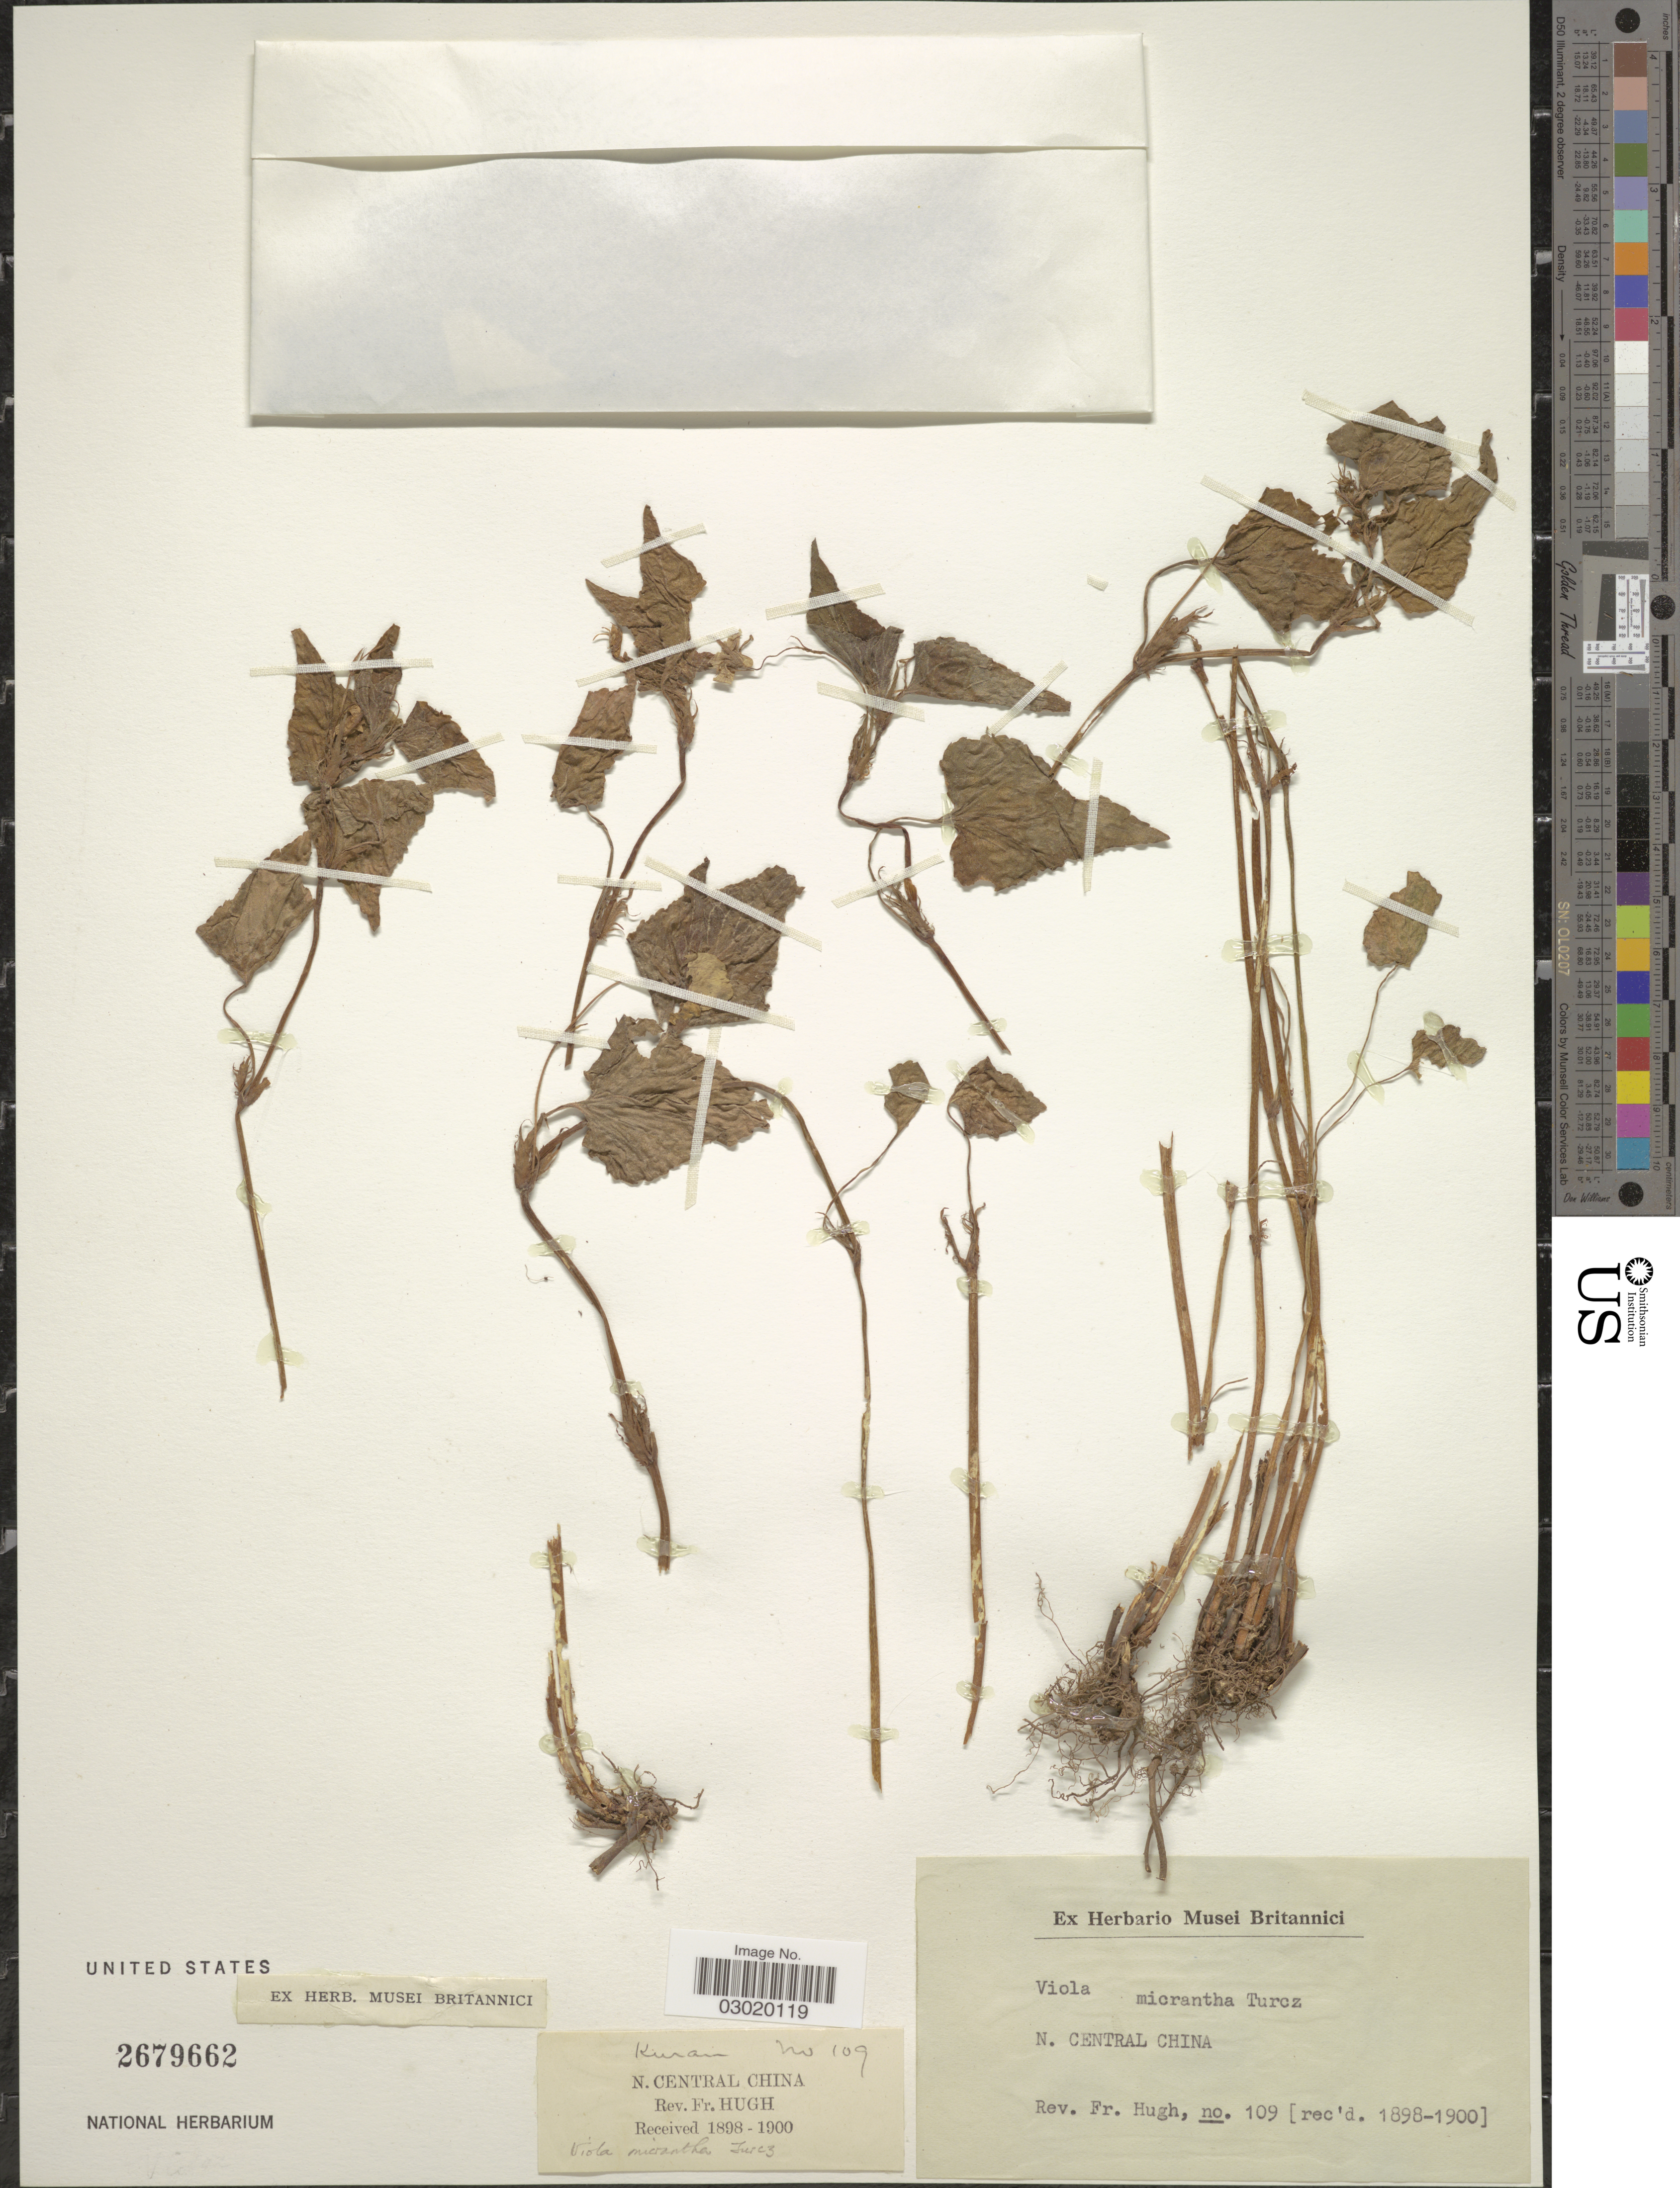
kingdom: Plantae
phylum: Tracheophyta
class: Magnoliopsida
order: Malpighiales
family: Violaceae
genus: Viola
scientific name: Viola micrantha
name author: C. Presl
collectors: F. Hugh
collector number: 109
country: China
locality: N. Central China.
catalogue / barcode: US 2679662